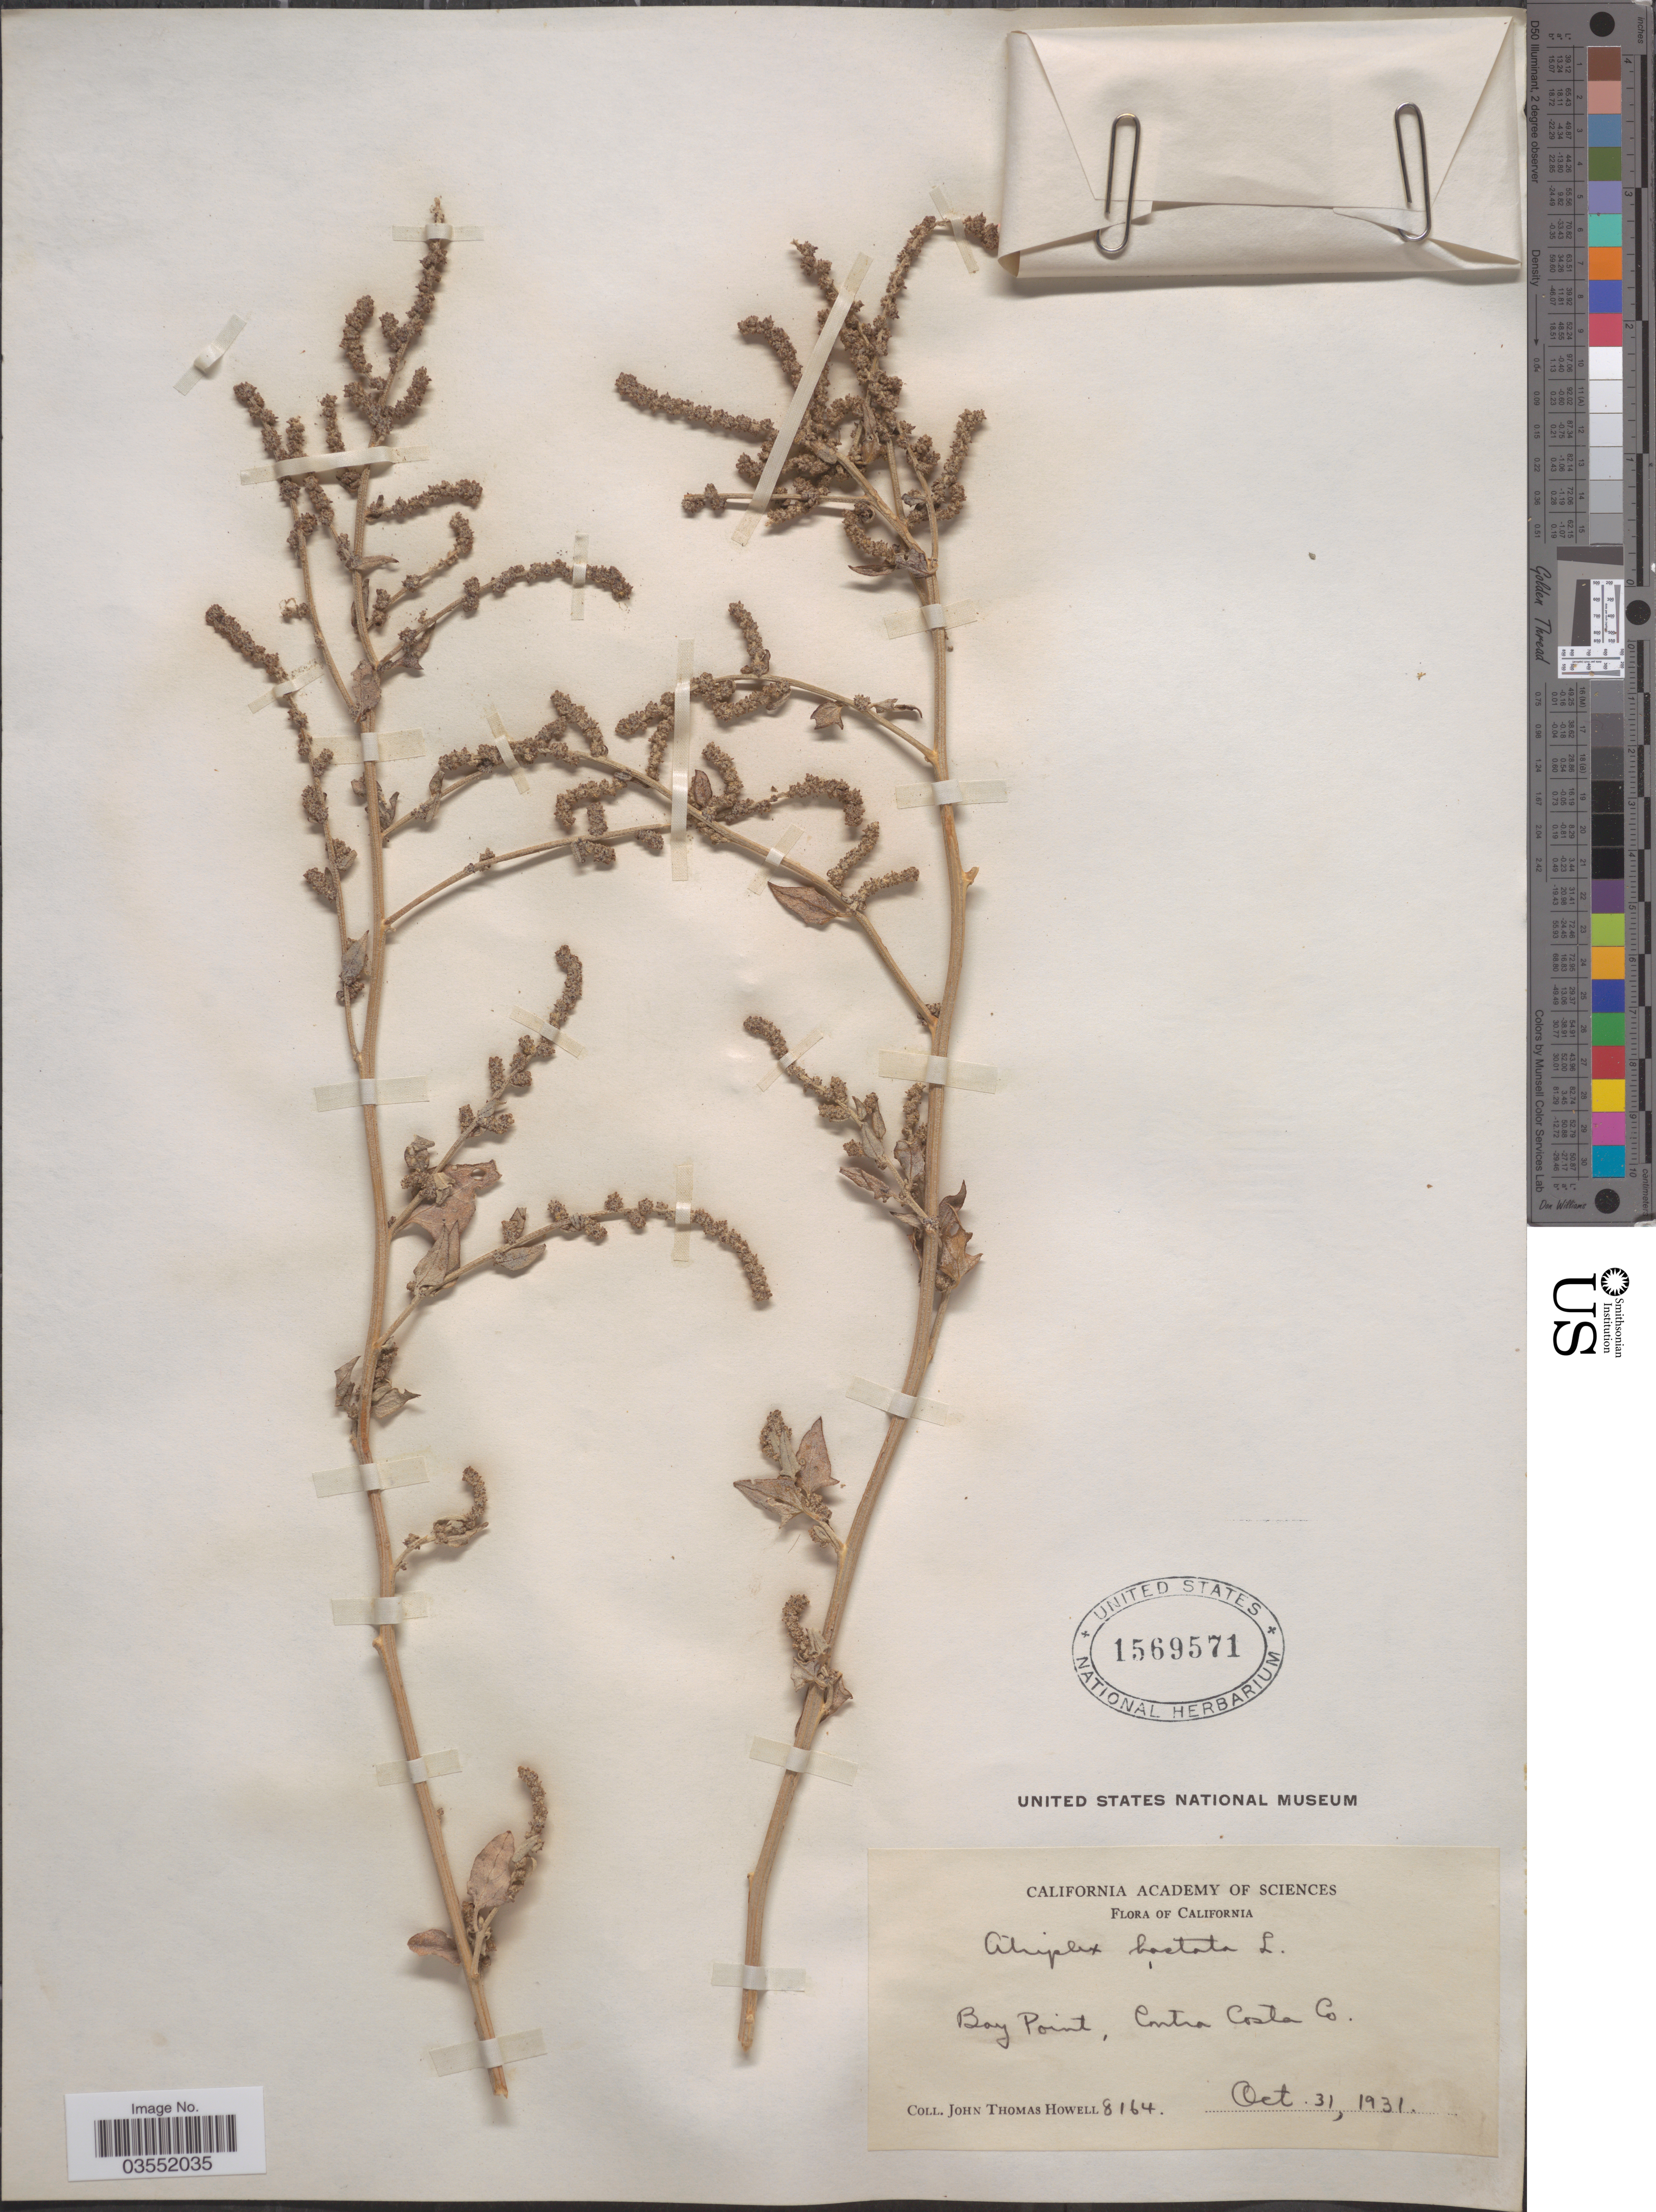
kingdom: Plantae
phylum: Tracheophyta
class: Magnoliopsida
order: Caryophyllales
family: Amaranthaceae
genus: Atriplex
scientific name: Atriplex hastata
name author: L.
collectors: J. T. Howell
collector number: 8164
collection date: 1931-10-31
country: United States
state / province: California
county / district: Contra Costa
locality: Bay Point, Contra Costa Co.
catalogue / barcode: US 1569571